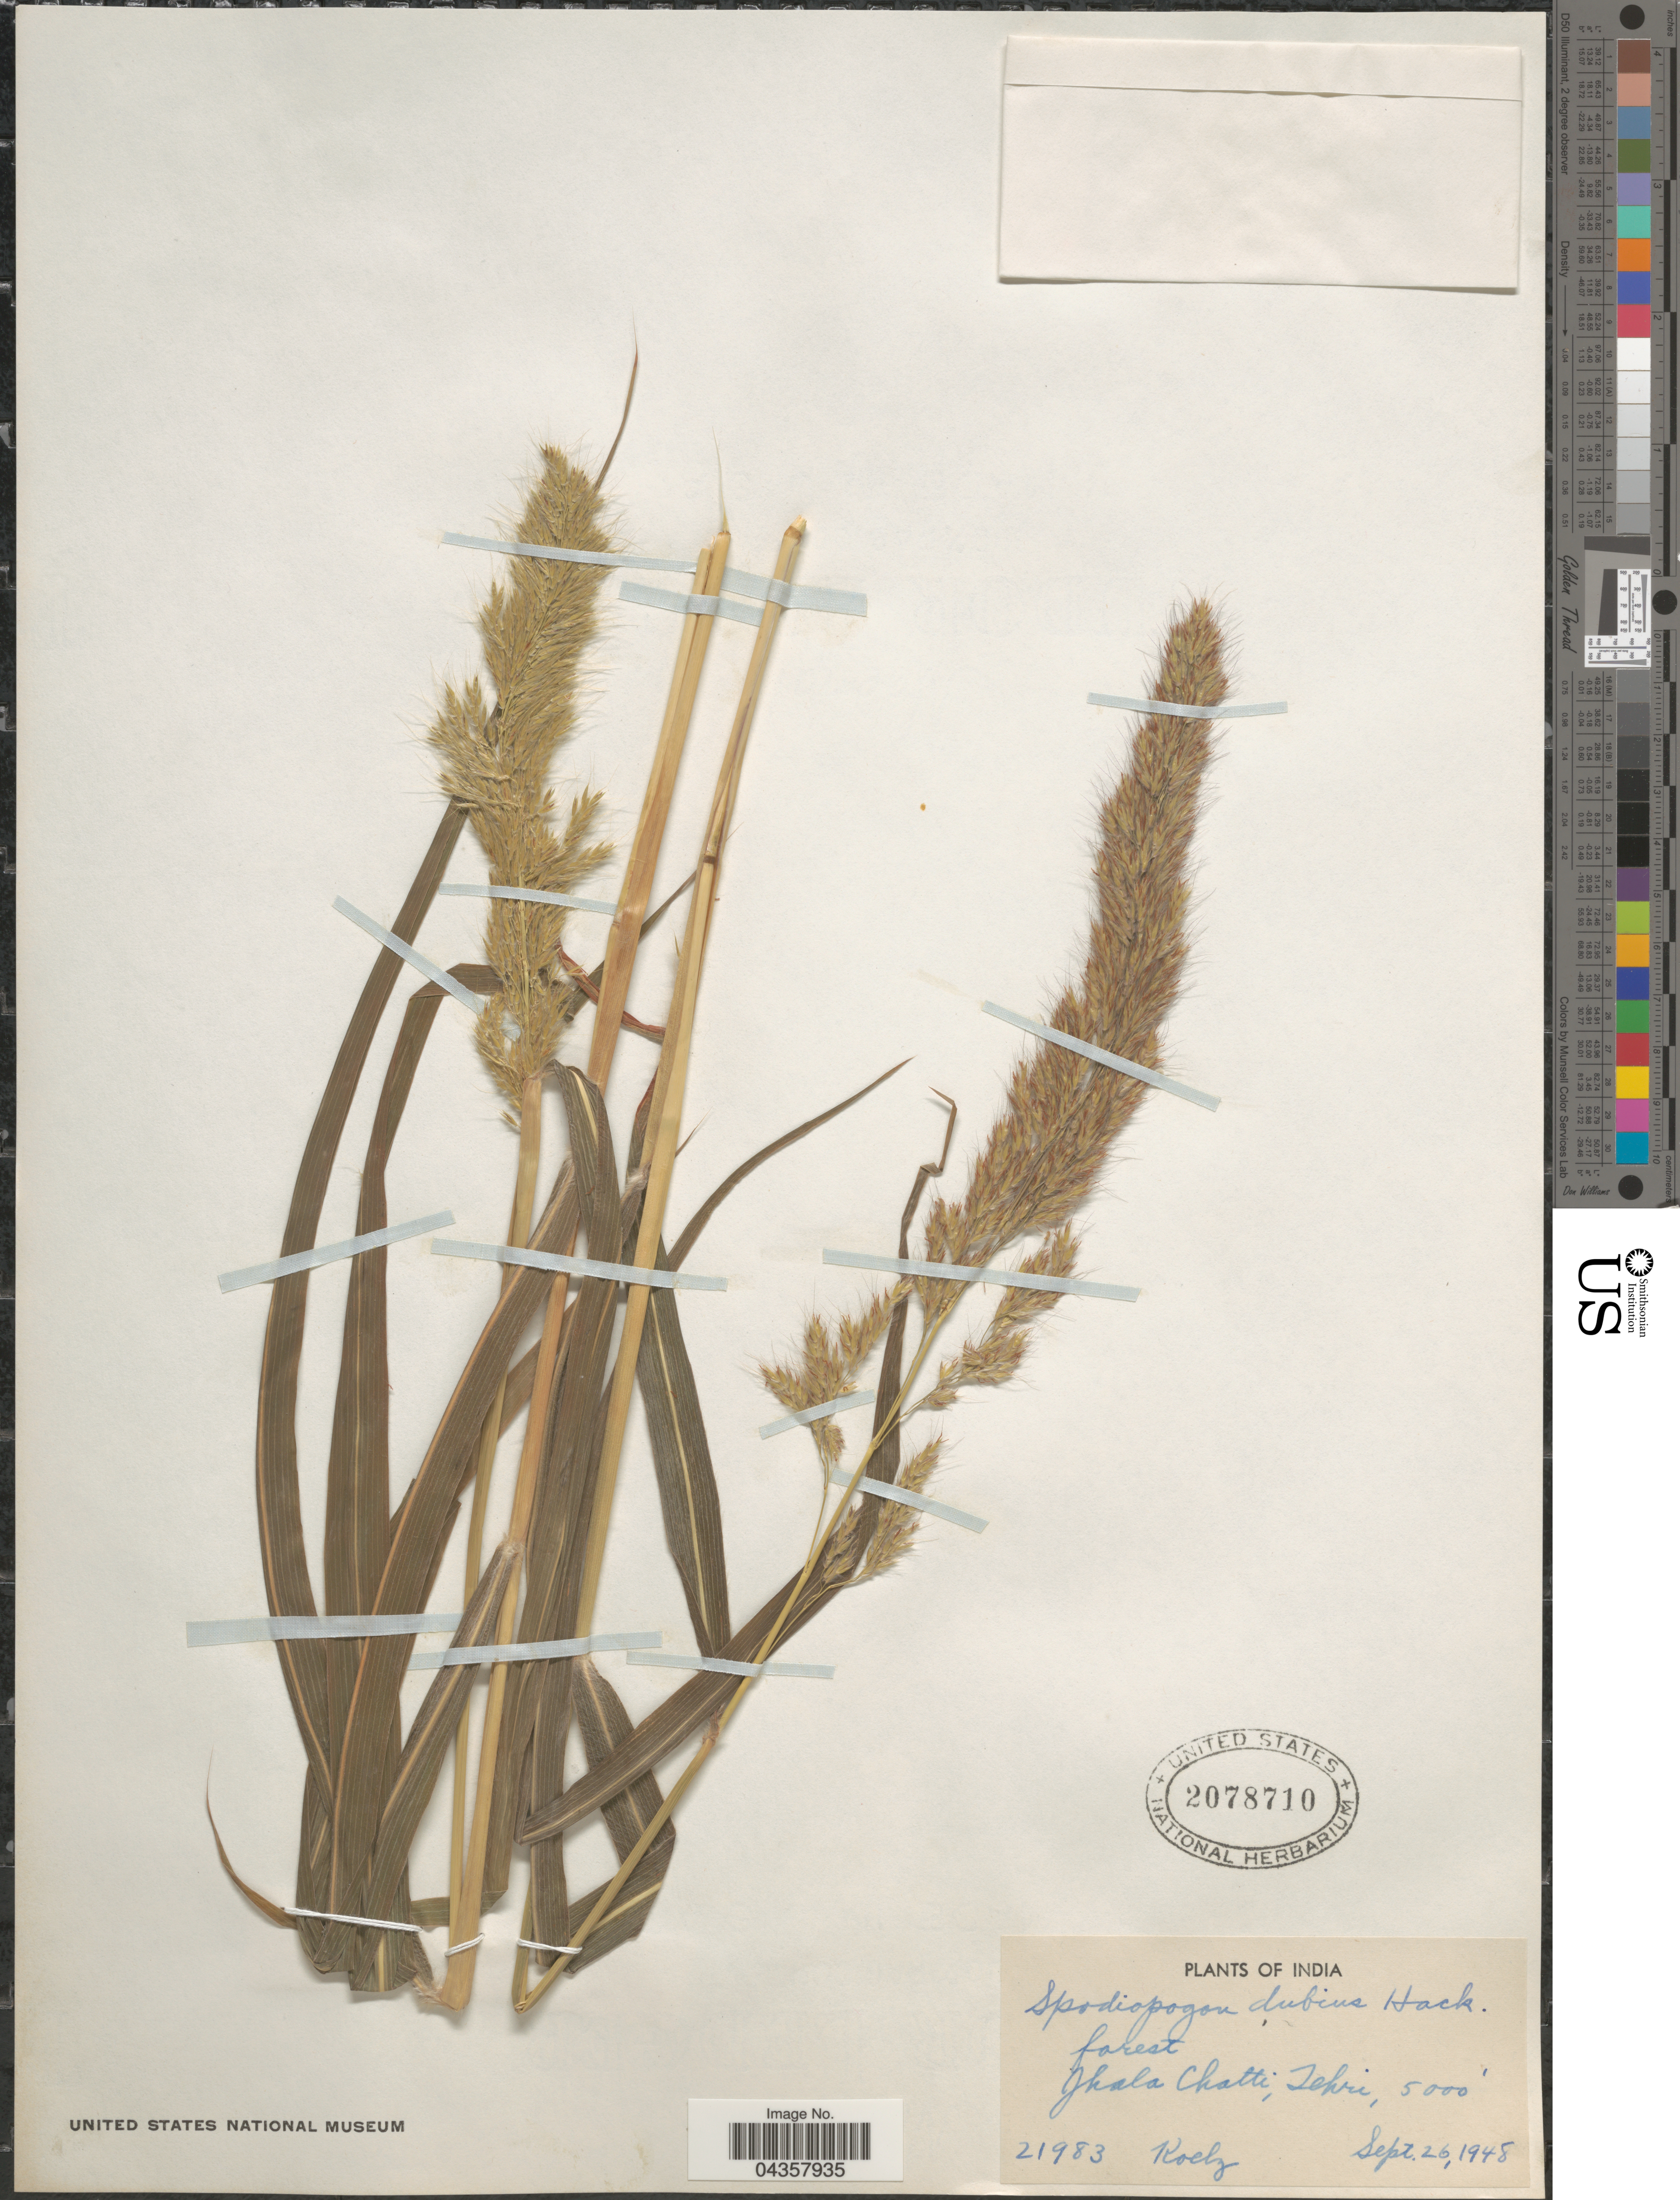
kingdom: Plantae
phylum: Tracheophyta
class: Liliopsida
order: Poales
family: Poaceae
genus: Spodiopogon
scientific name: Spodiopogon dubius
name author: Hack.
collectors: Koelz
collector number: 21983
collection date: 1948-09-26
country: India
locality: Jhala Chatti, Tehri.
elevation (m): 1524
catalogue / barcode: US 2078710